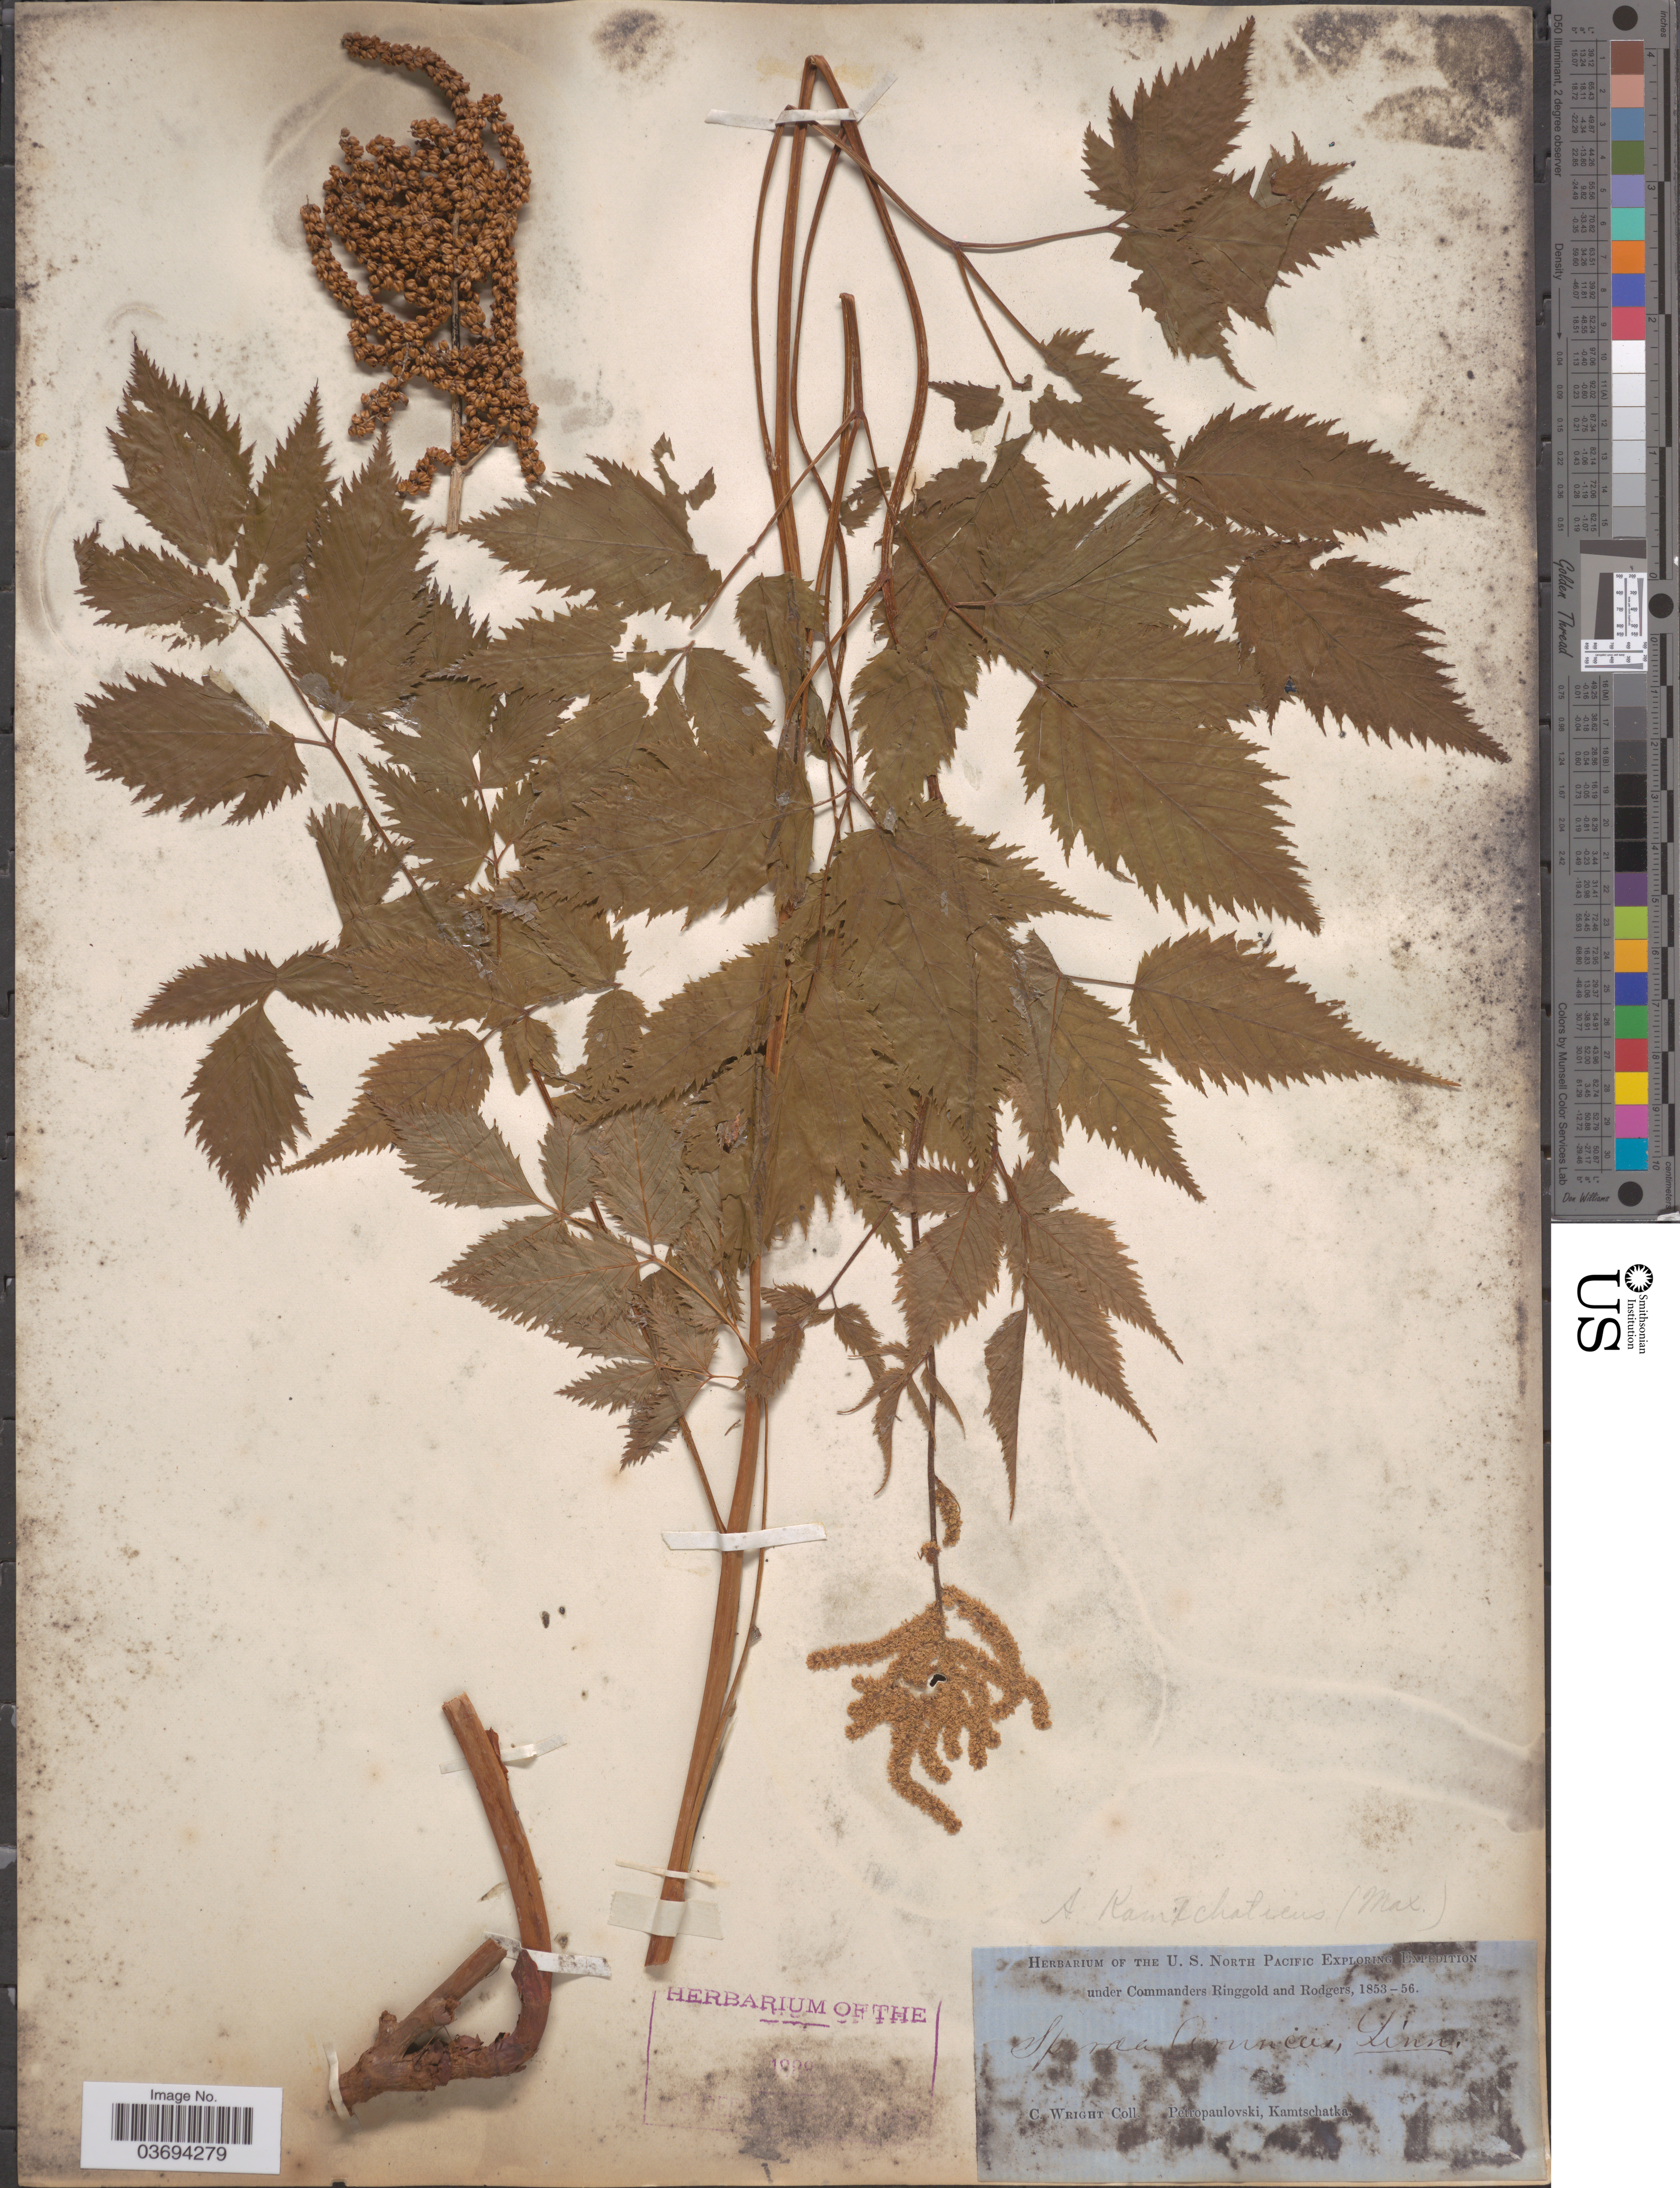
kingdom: Plantae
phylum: Tracheophyta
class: Magnoliopsida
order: Rosales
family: Rosaceae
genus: Aruncus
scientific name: Aruncus kamtschaticus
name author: (Maxim.) Rydb.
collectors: C. Wright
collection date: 1853/1856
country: Russian Federation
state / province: Kamchatka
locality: Petropaulovski, Kamtschatka.